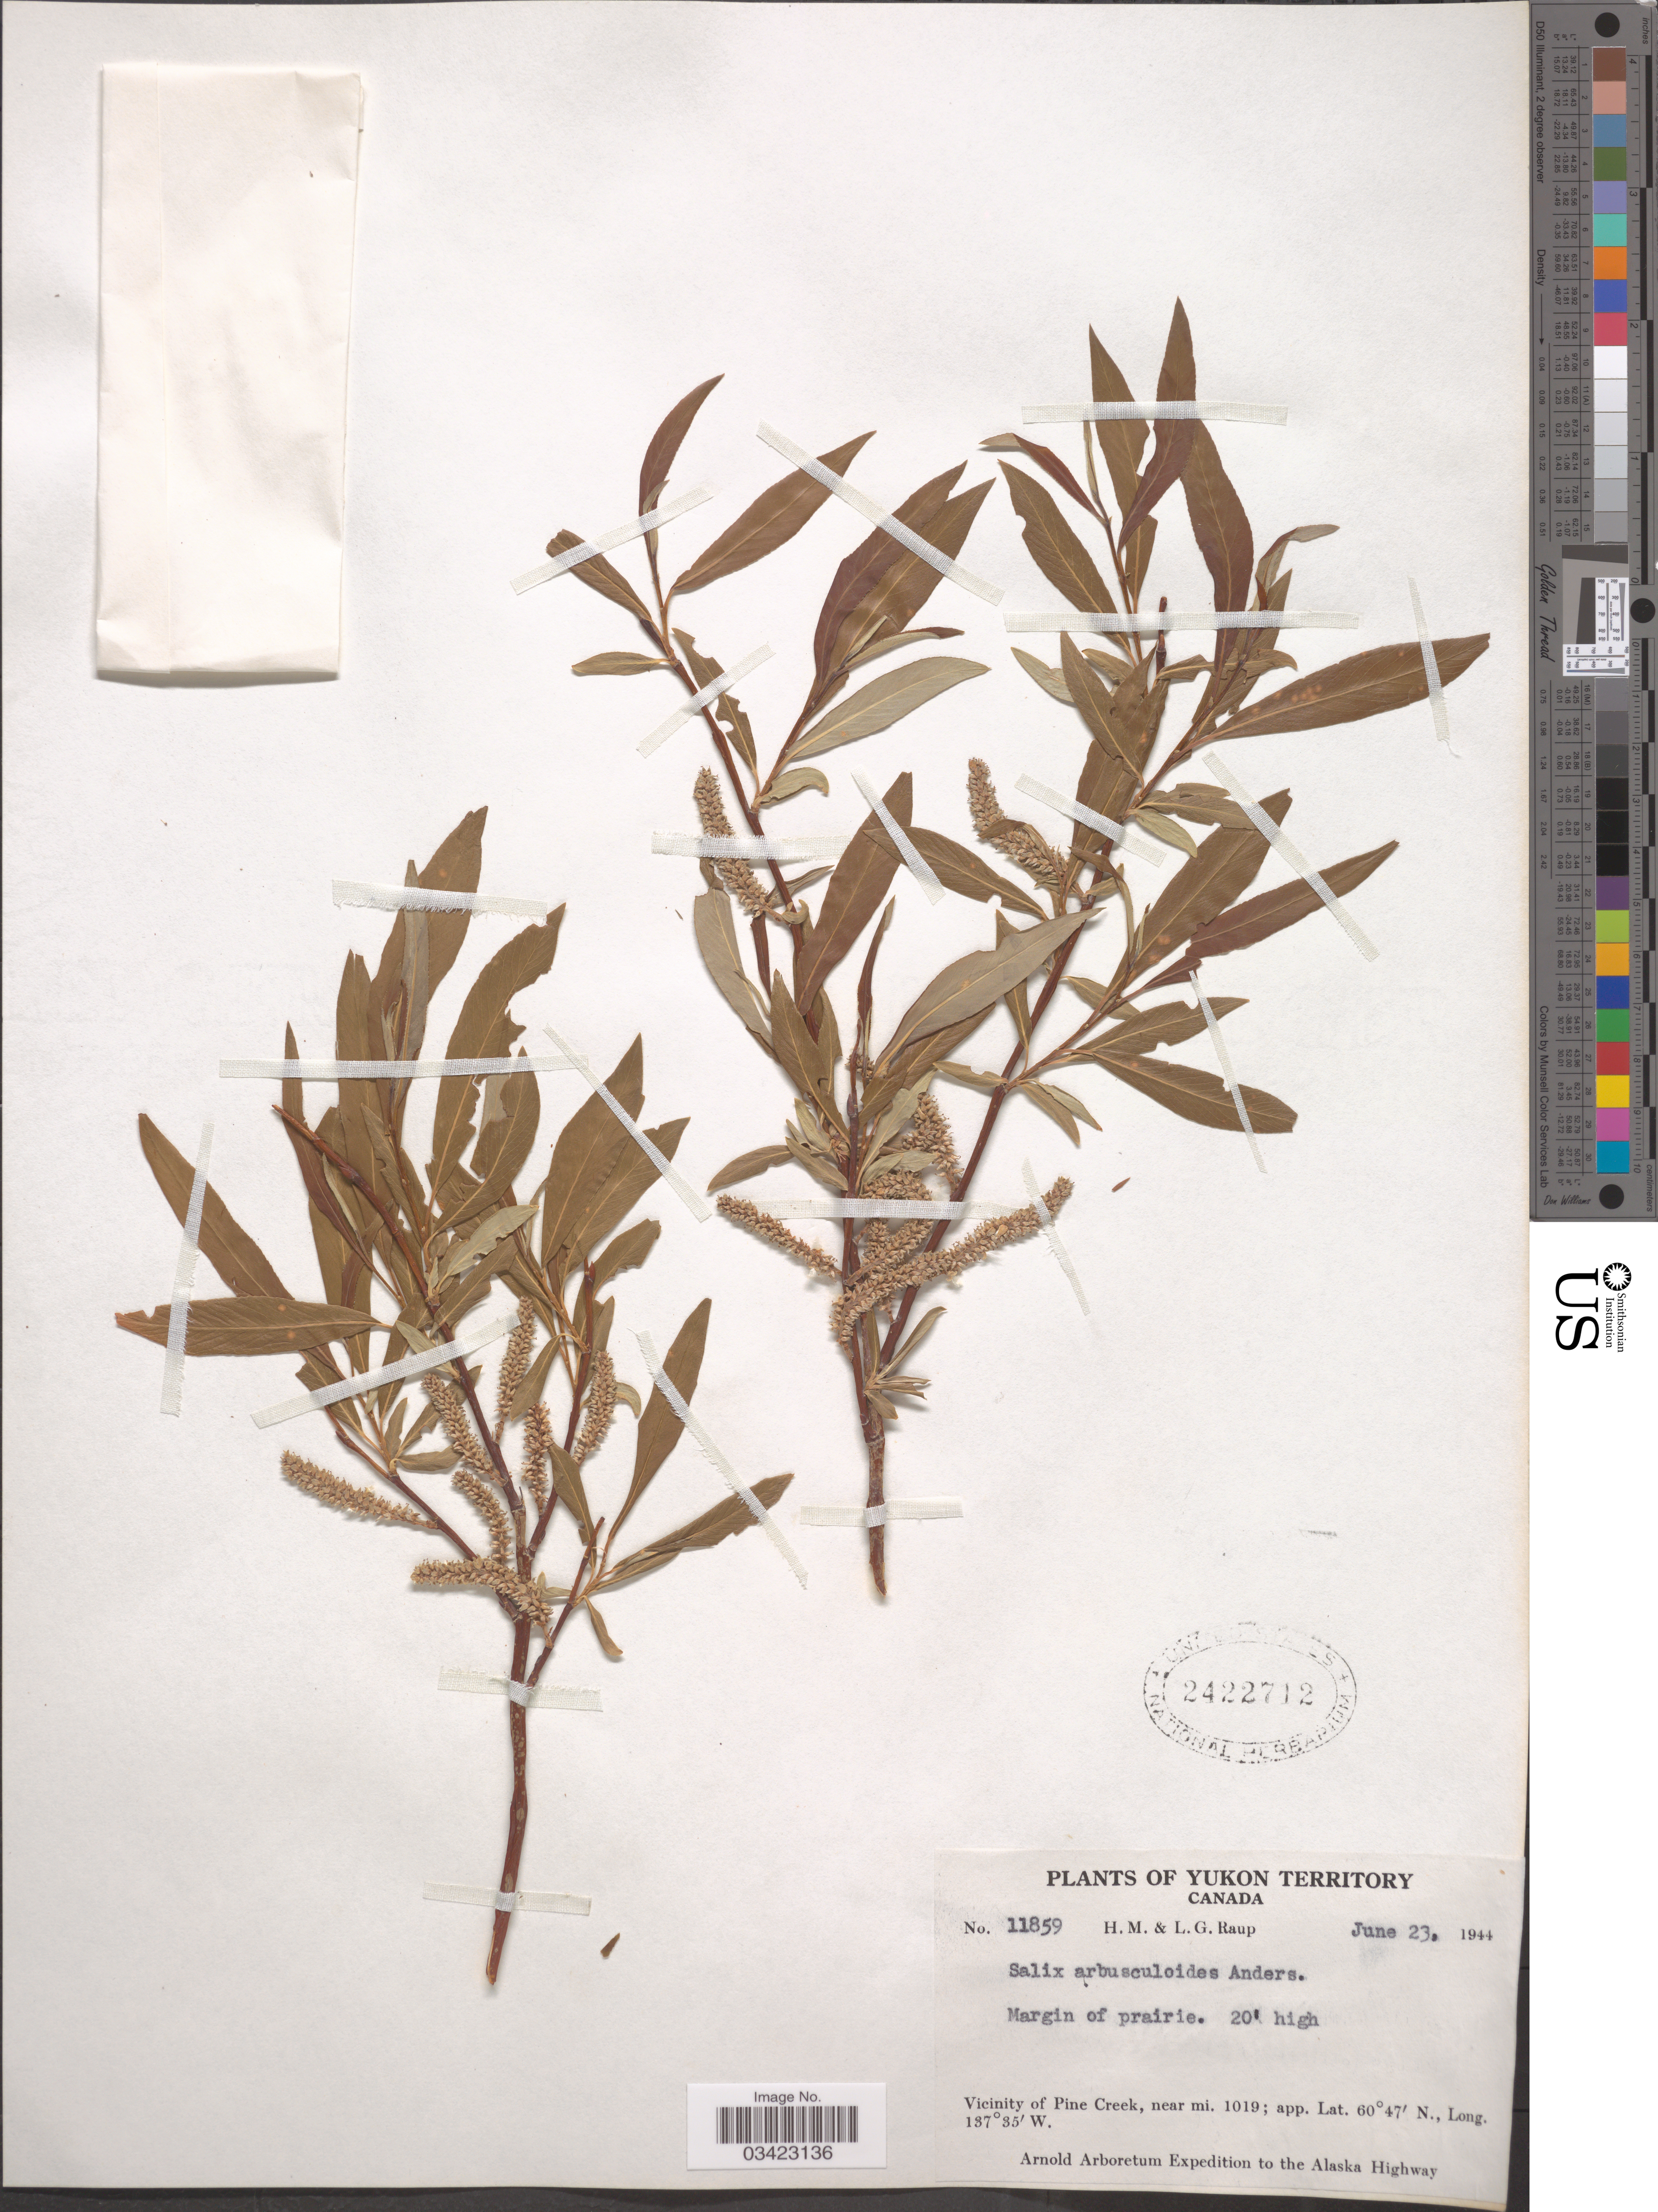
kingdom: Plantae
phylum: Tracheophyta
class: Magnoliopsida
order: Malpighiales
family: Salicaceae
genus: Salix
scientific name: Salix arbusculoides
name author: Andersson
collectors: H. Raup & L. Raup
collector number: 11859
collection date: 1944-06-23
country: Canada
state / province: Yukon Territory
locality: Margin of prairie. Vicinity of Pine Creek, near mi. 1019. Alaska Highway.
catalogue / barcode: US 2422712